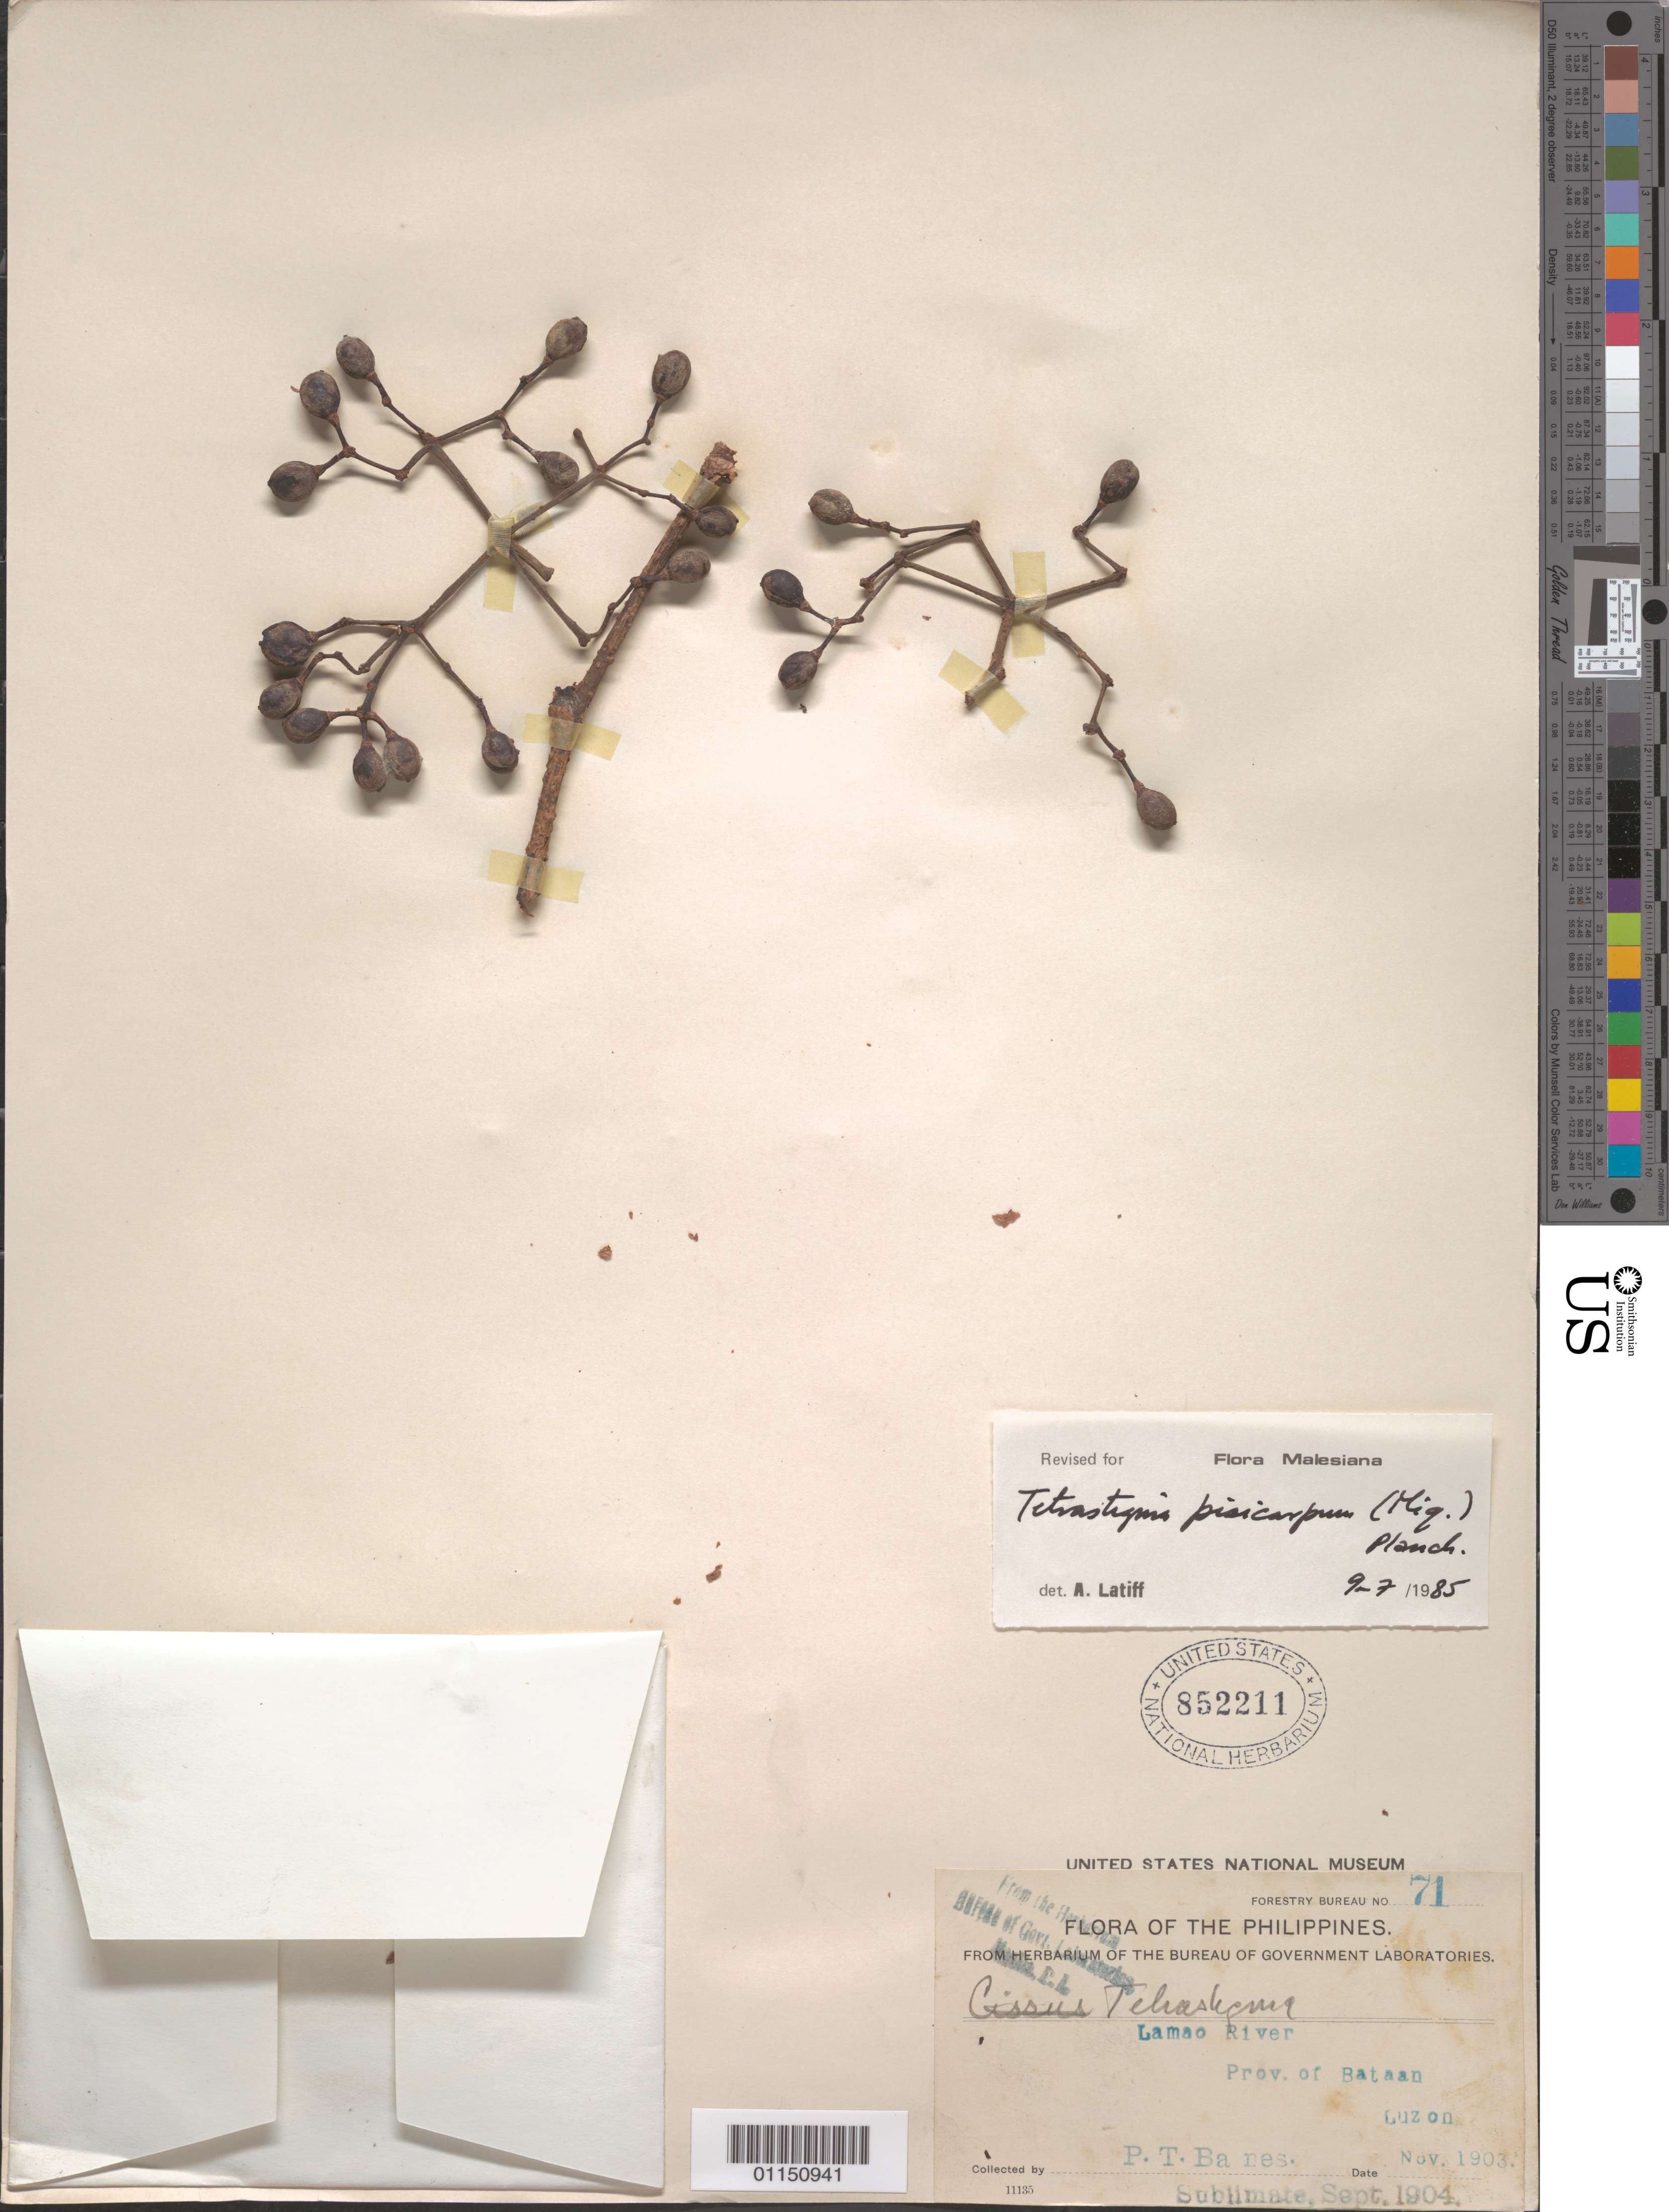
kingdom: Plantae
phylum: Tracheophyta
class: Magnoliopsida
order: Vitales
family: Vitaceae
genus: Tetrastigma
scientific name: Tetrastigma pisicarpum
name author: (Zipp. & Miq.) Planch.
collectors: P. Banes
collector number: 71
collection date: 1903-11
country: Philippines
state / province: Central Luzon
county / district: Bataan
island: Luzon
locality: Lamao River, Luzon.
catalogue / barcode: US 852211